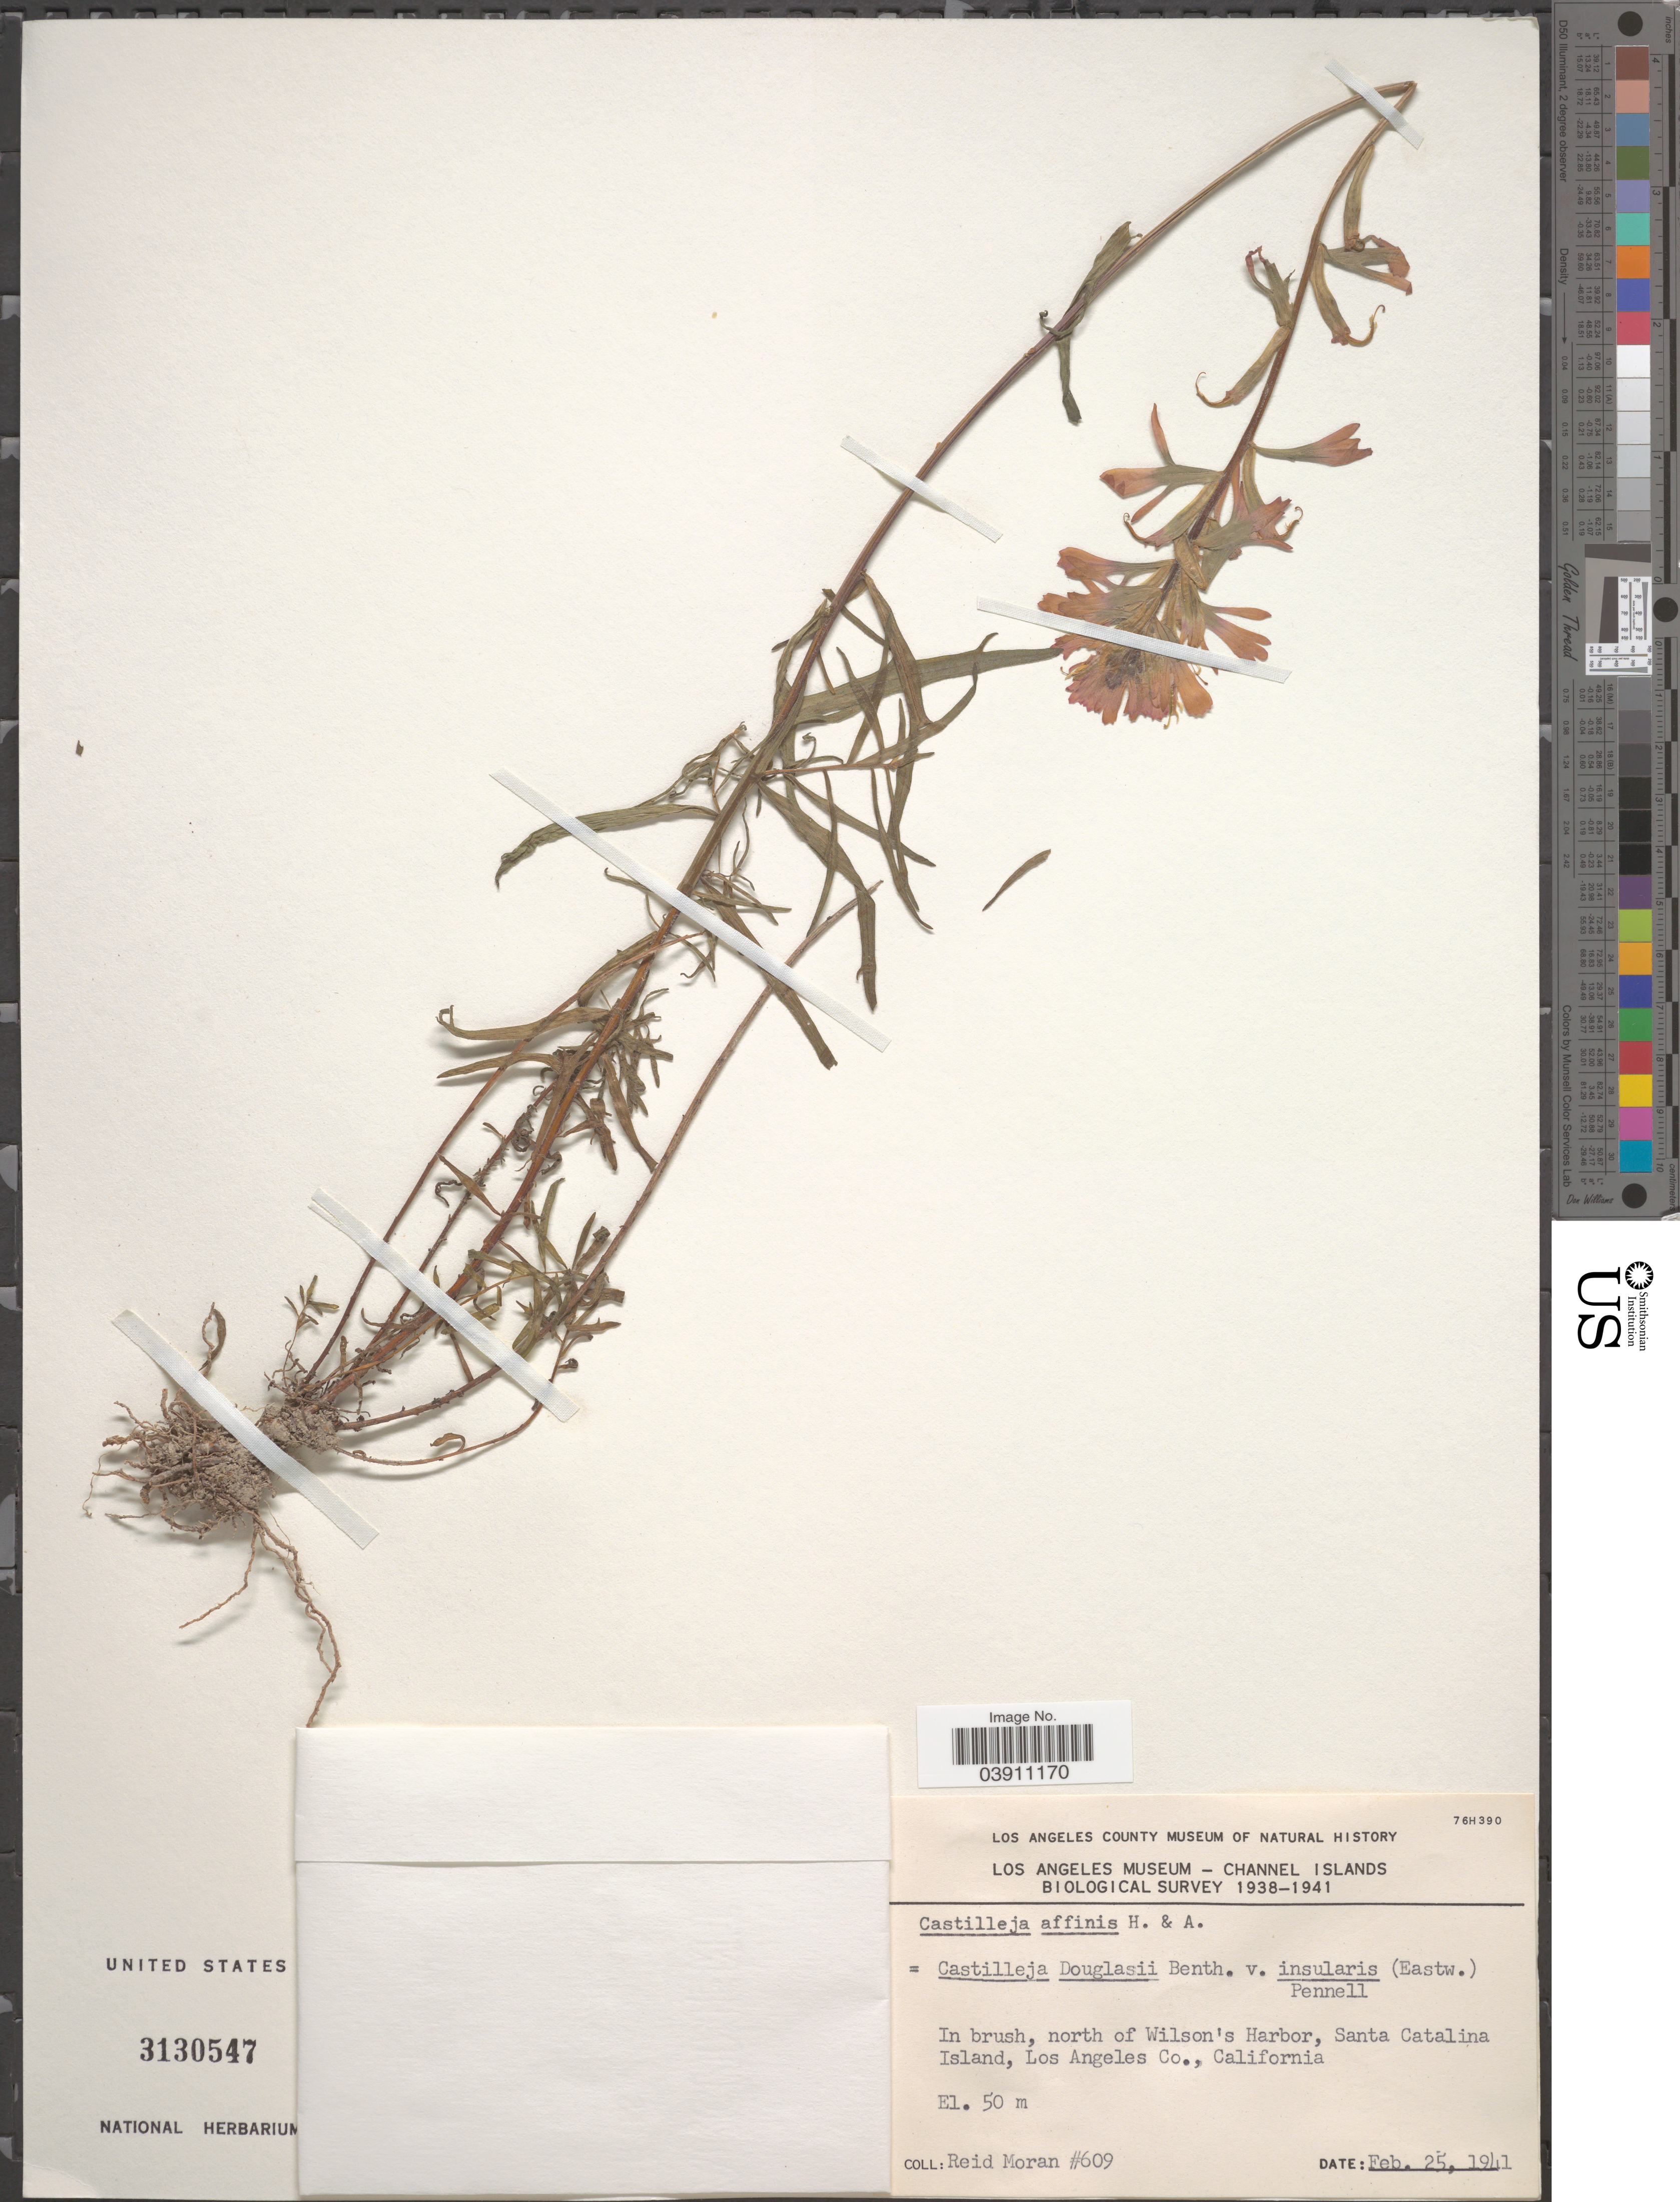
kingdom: Plantae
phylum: Tracheophyta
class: Magnoliopsida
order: Lamiales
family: Orobanchaceae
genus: Castilleja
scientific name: Castilleja affinis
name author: Hook. & Arn.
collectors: R. Moran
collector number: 609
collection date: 1941-02-25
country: United States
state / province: California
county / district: Los Angeles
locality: North of Wilson's Harbor, Santa Catalina Island, Los Angeles Co.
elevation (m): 50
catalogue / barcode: US 3130547